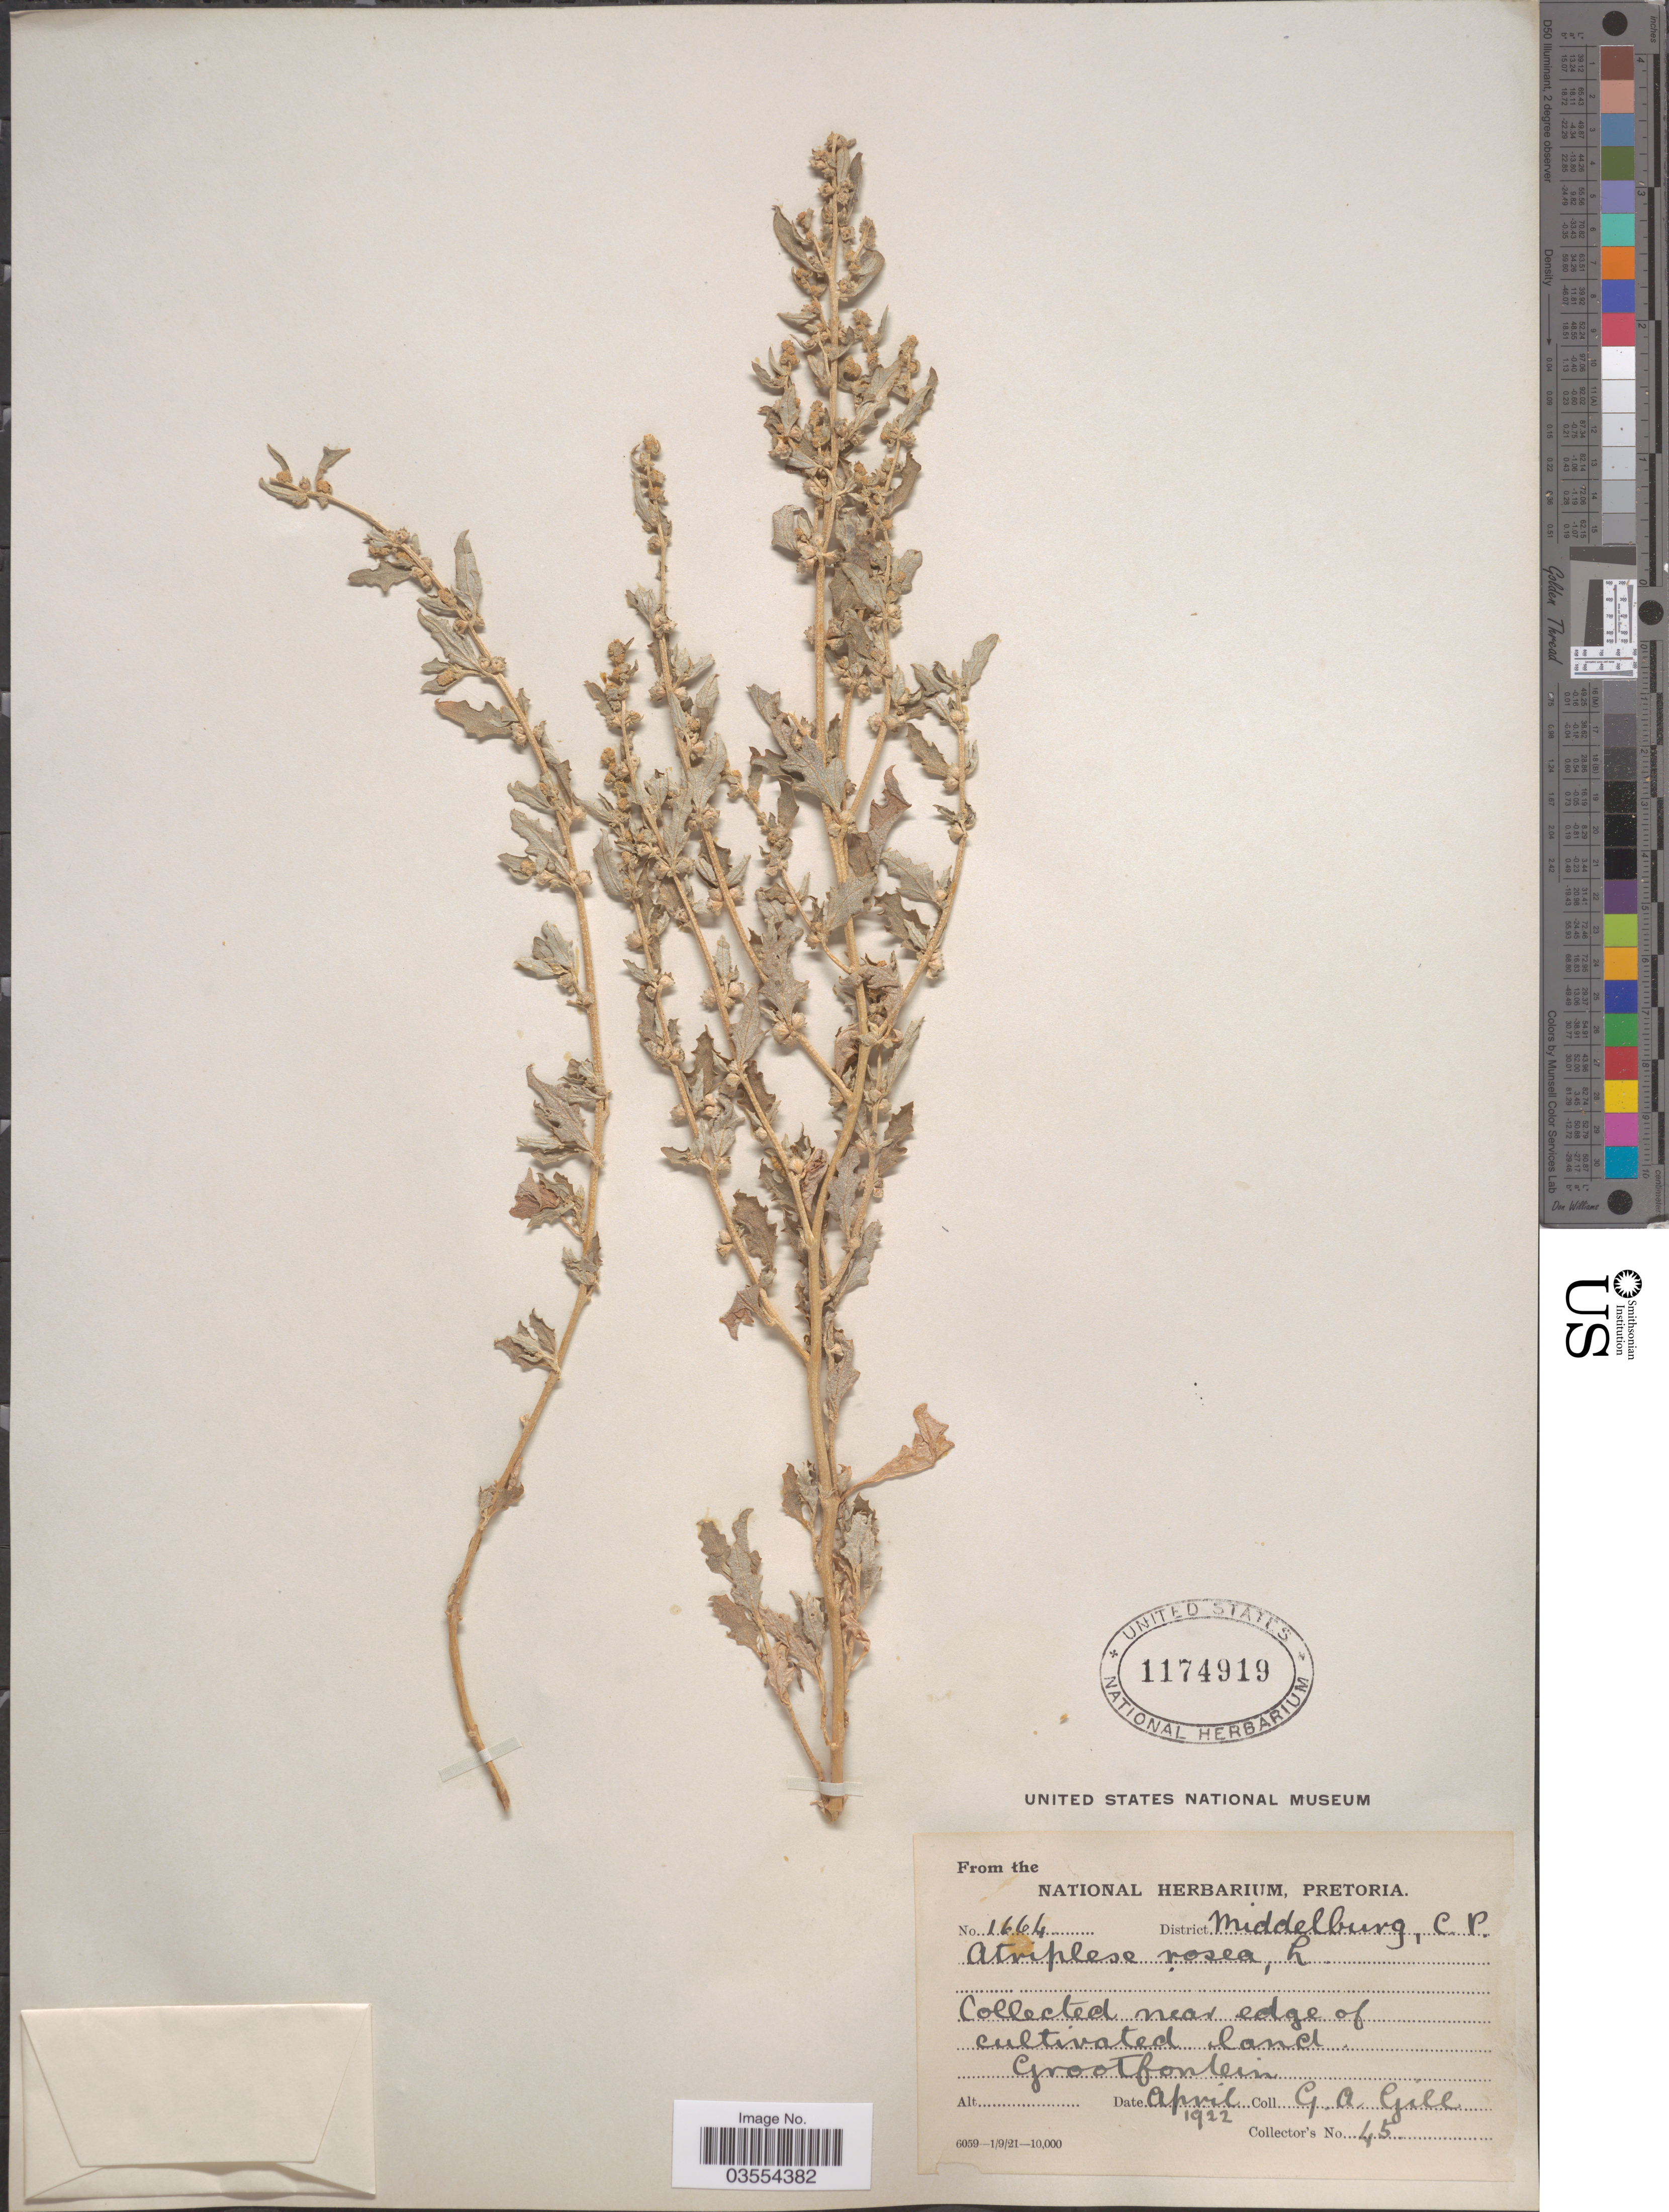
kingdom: Plantae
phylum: Tracheophyta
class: Magnoliopsida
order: Caryophyllales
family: Amaranthaceae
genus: Atriplex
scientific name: Atriplex rosea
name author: L.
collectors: G. Gill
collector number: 1664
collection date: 1922-04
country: South Africa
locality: District Middelburg. Collected near edge of cultivated land. Grootfontein.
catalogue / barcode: US 1174919